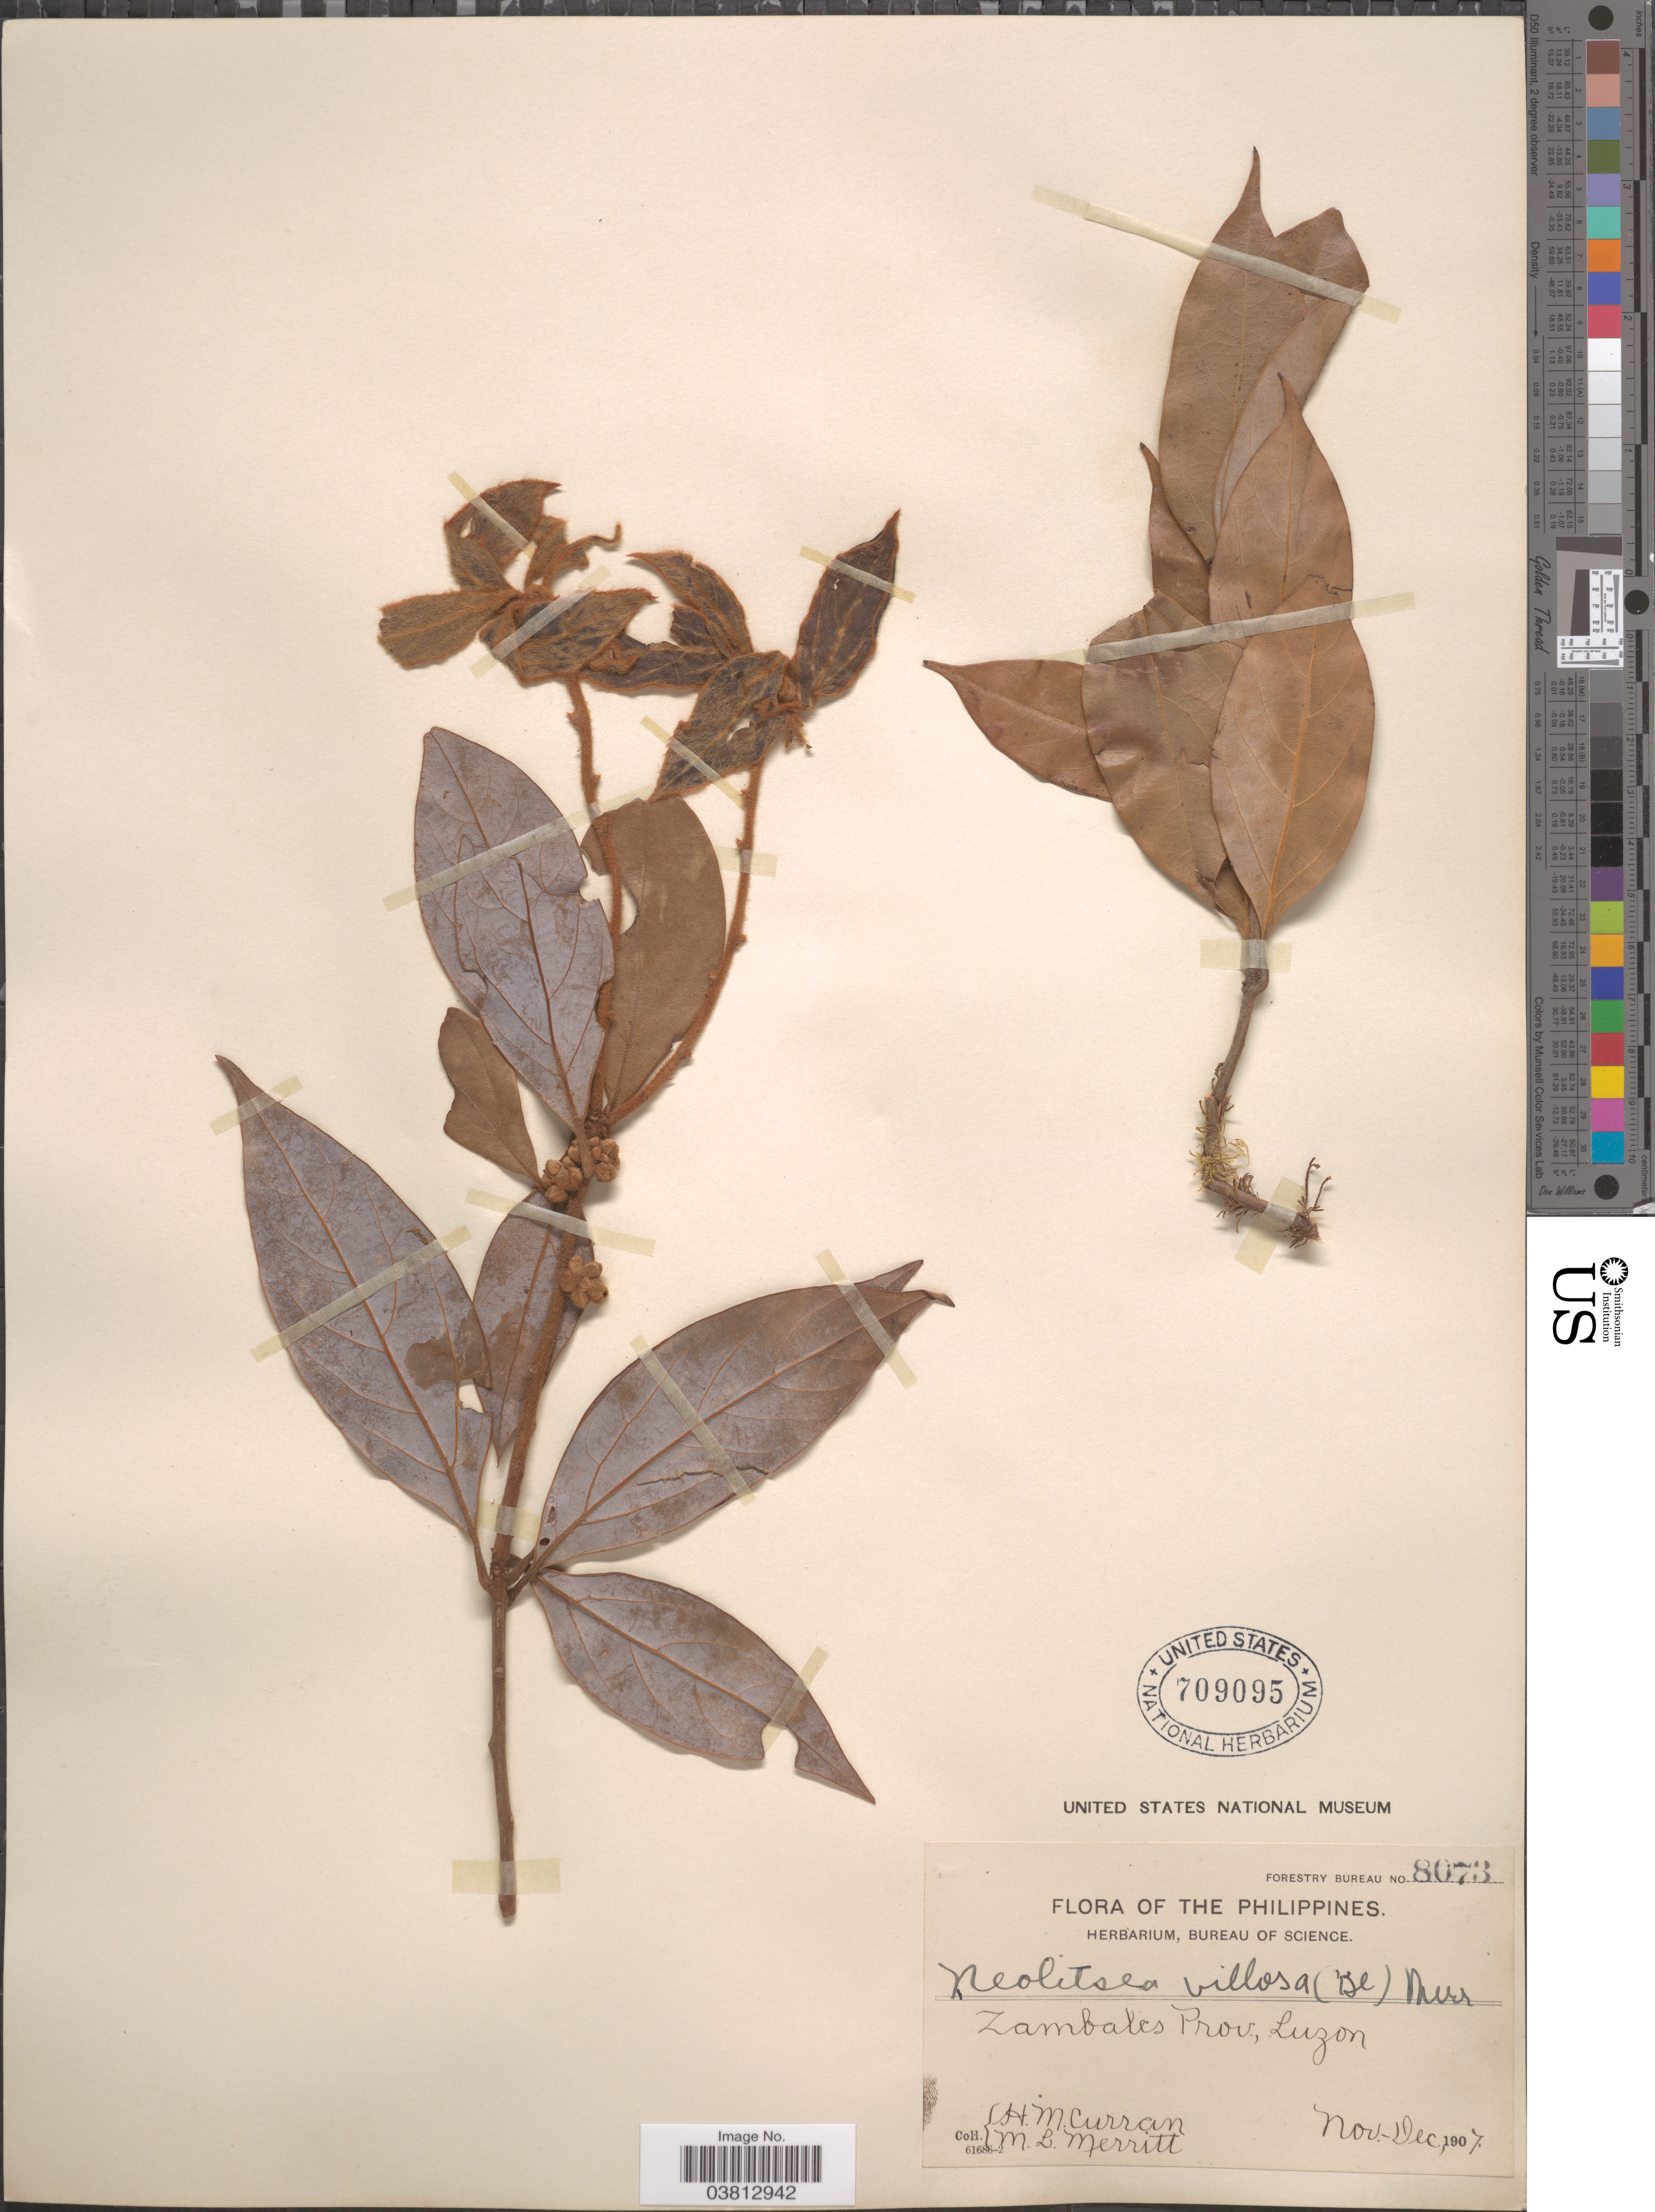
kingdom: Plantae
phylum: Tracheophyta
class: Magnoliopsida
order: Laurales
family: Lauraceae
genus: Neolitsea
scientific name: Neolitsea villosa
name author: (Blume) Merr.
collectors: H. M. Curran & M. L. Merritt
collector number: Forestry Bureau 8073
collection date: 1907-11/1907-12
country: Philippines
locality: Zambales Prov., Luzon.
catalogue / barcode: US 709095